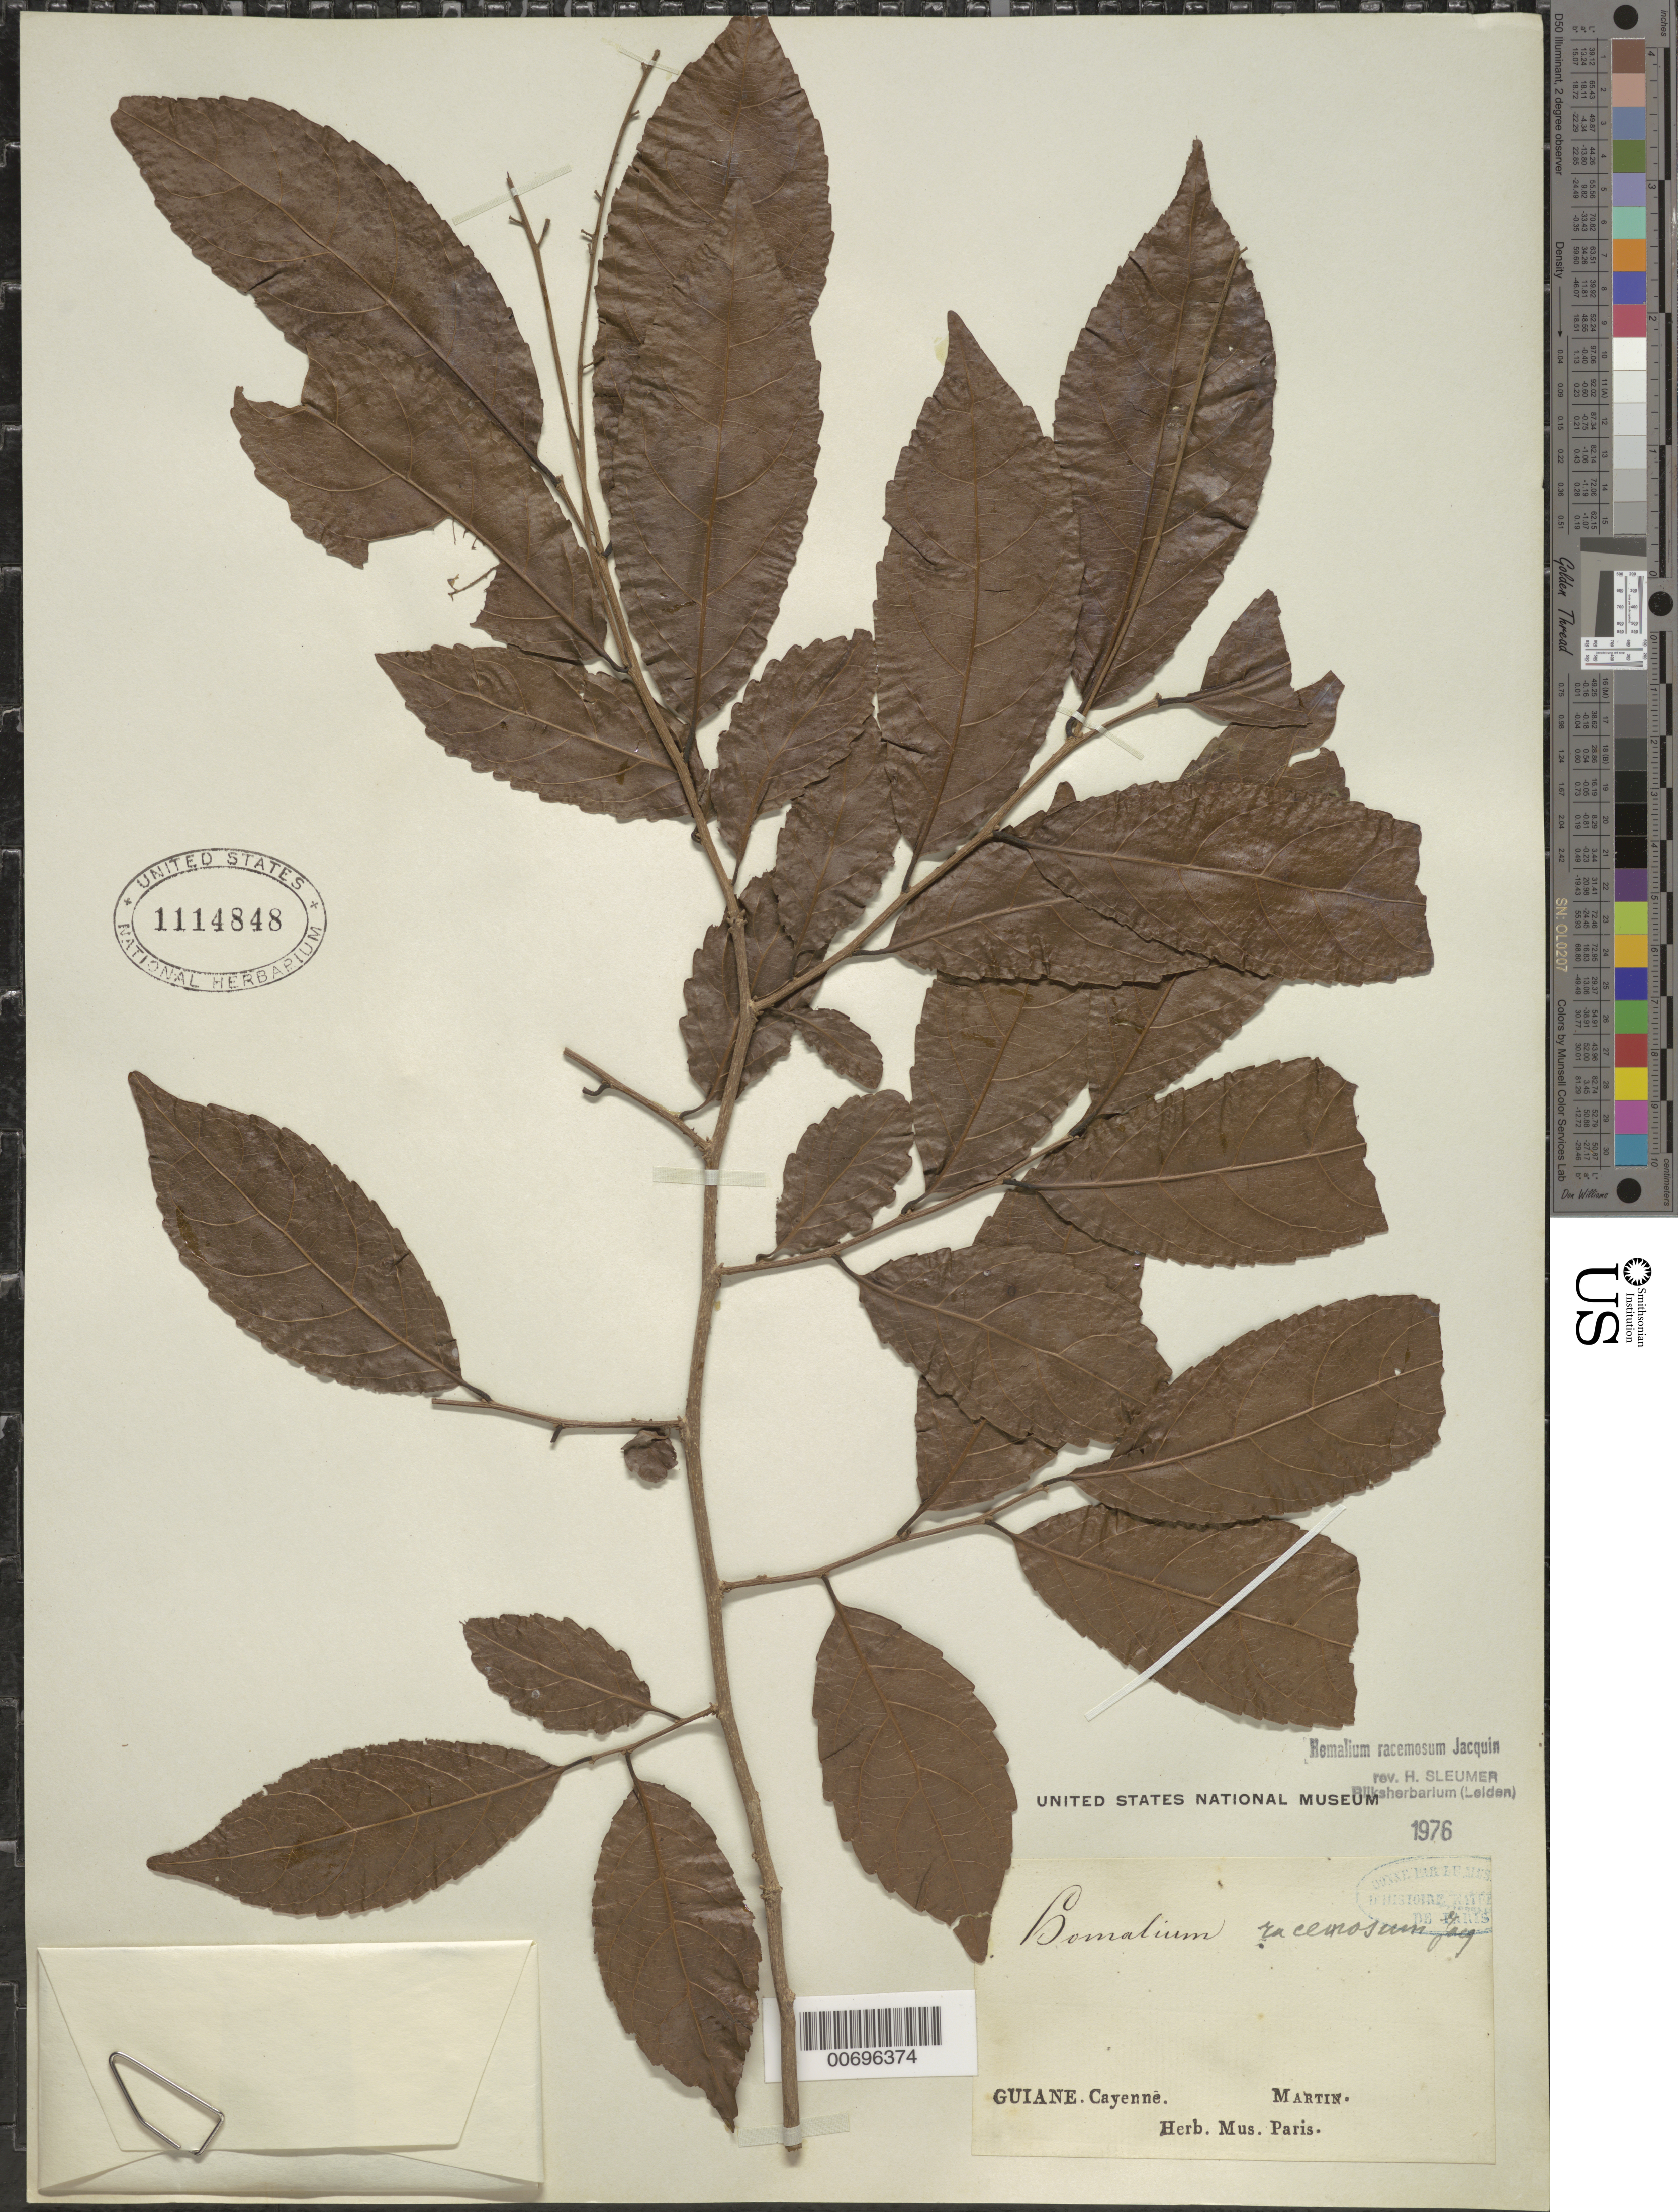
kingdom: Plantae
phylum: Tracheophyta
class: Magnoliopsida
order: Malpighiales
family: Salicaceae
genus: Homalium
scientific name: Homalium racemosum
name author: Jacq.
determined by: Sleumer, H. O.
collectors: J. Martin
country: French Guiana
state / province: Cayenne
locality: Cayenne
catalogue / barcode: US 1114848